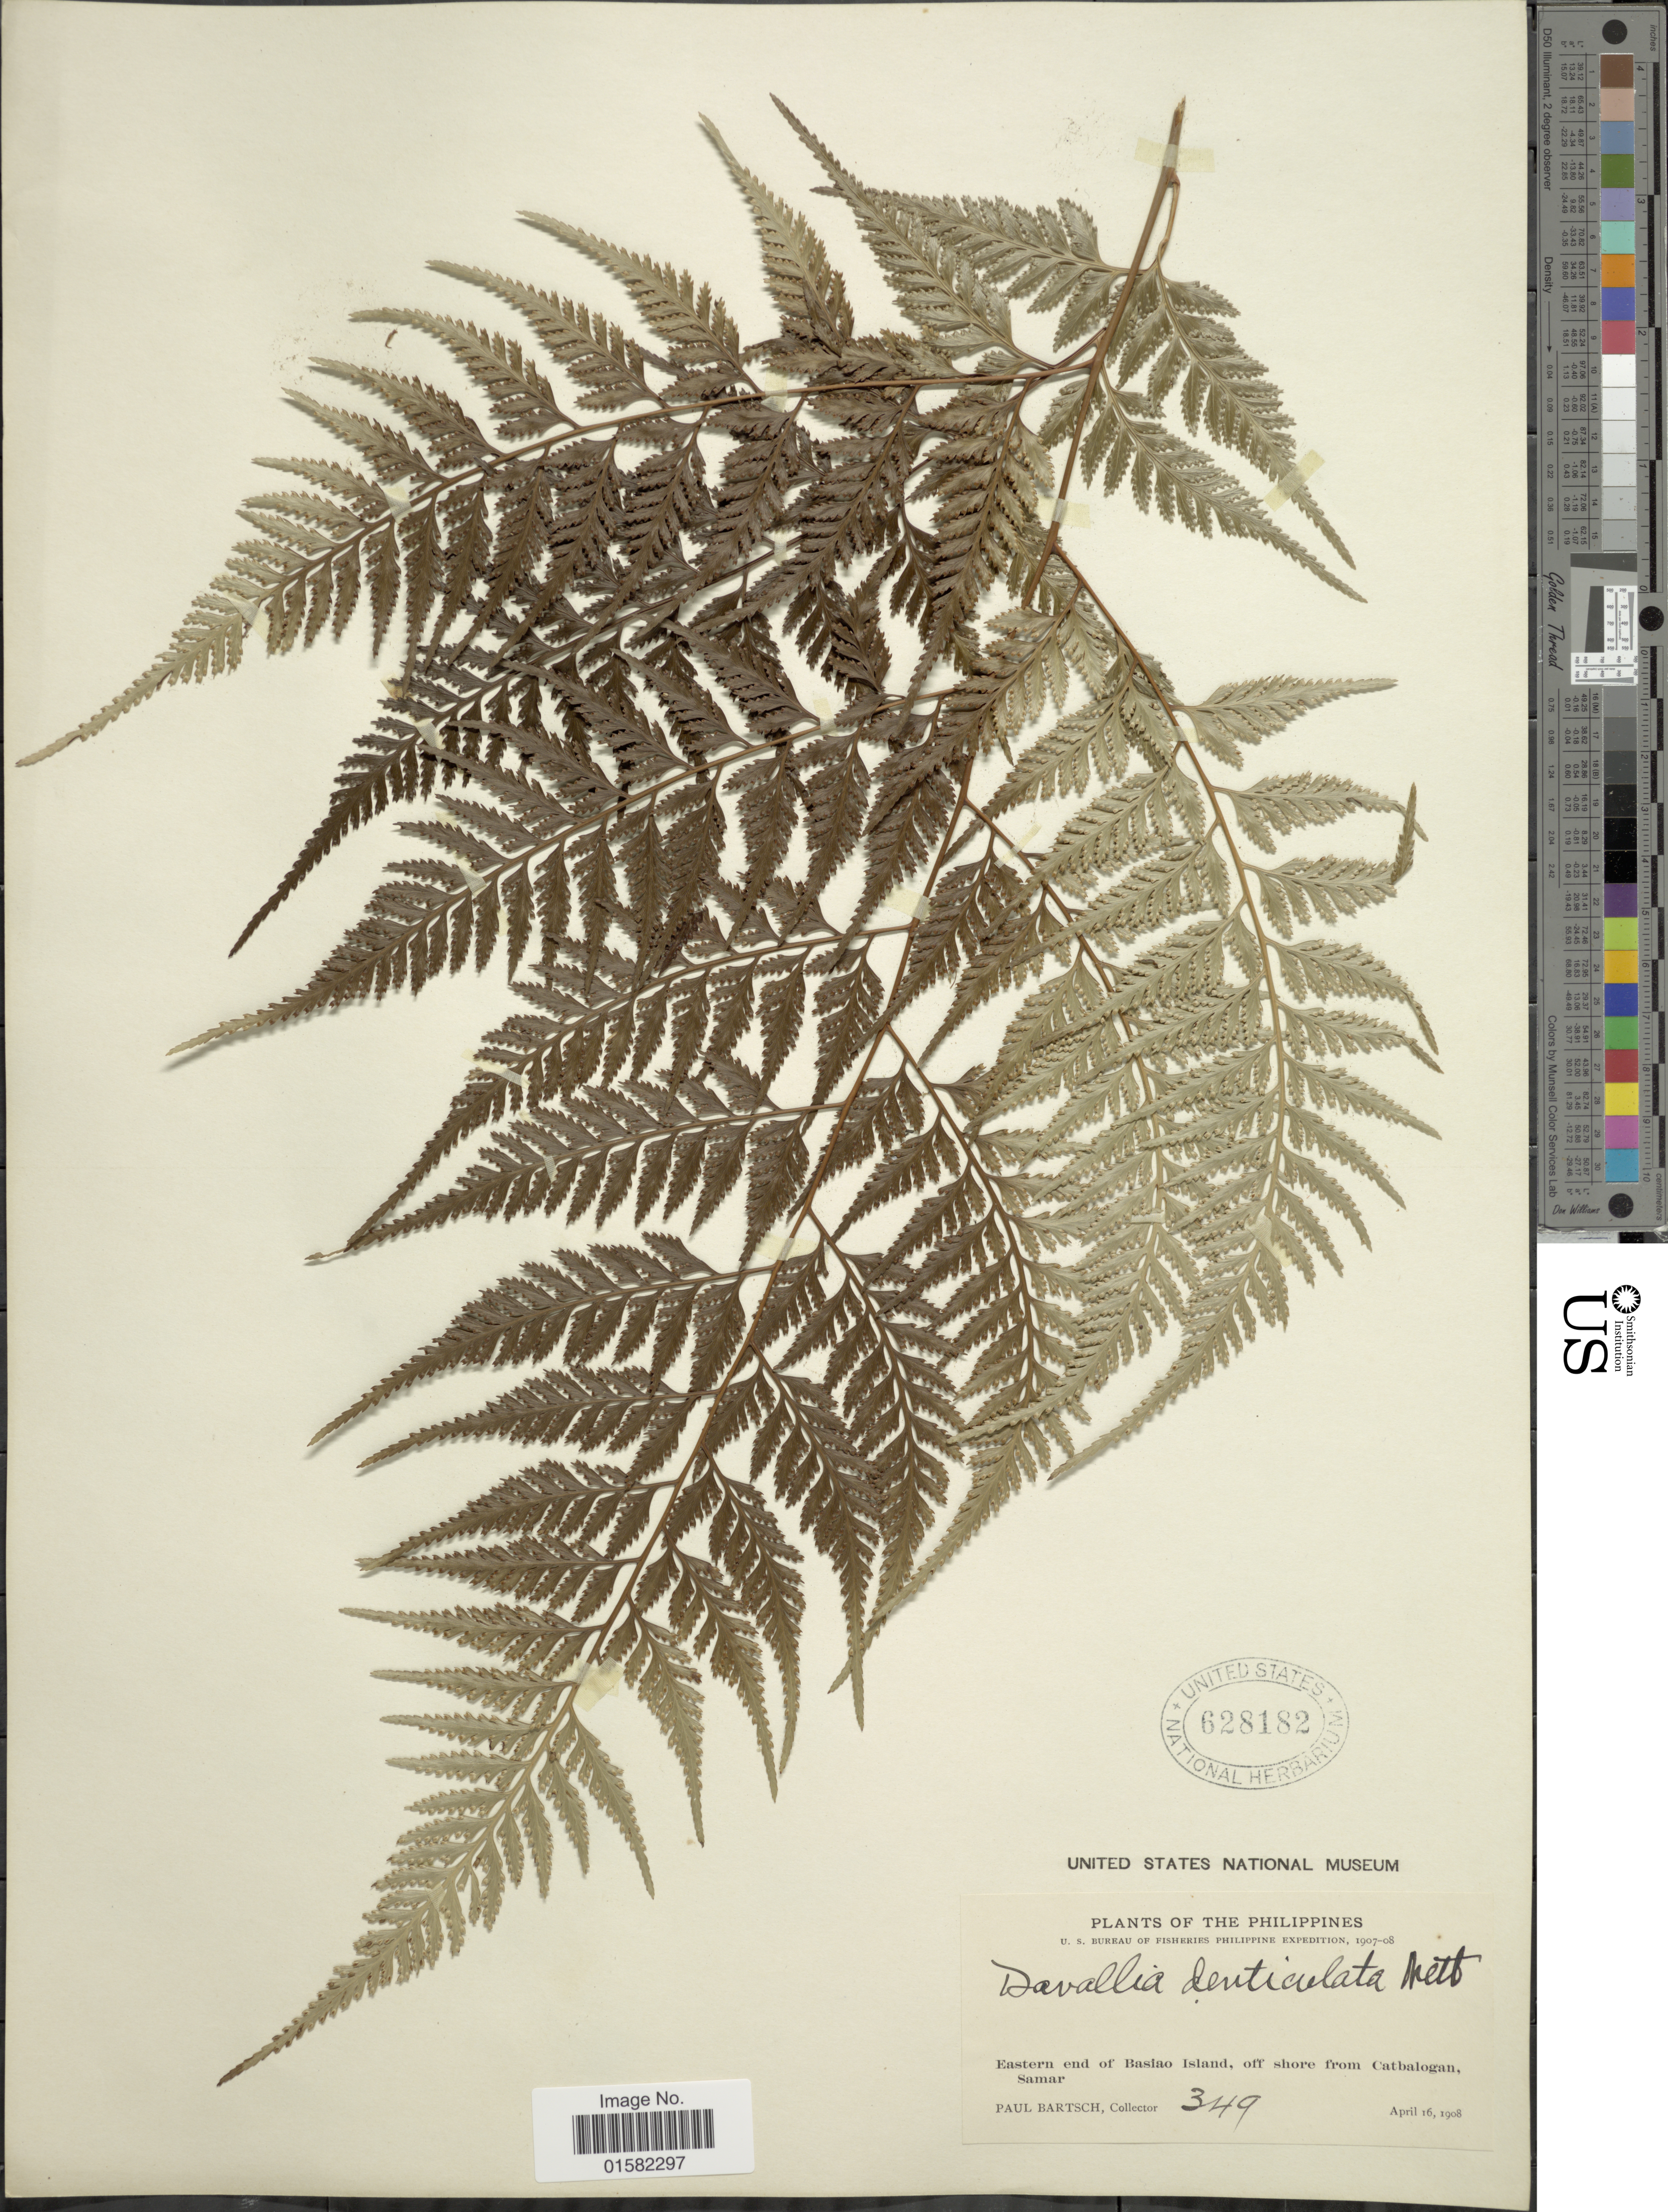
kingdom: Plantae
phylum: Tracheophyta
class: Polypodiopsida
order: Polypodiales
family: Davalliaceae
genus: Wibelia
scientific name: Wibelia denticulata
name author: (Burm. f.) M. Kato & Tsutsumi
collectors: P. Bartsch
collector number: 349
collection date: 1908-04-16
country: Philippines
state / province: Eastern Visayas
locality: Eastern end of Basiao Island, off shore from Catbalogan, Samar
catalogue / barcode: US 628182